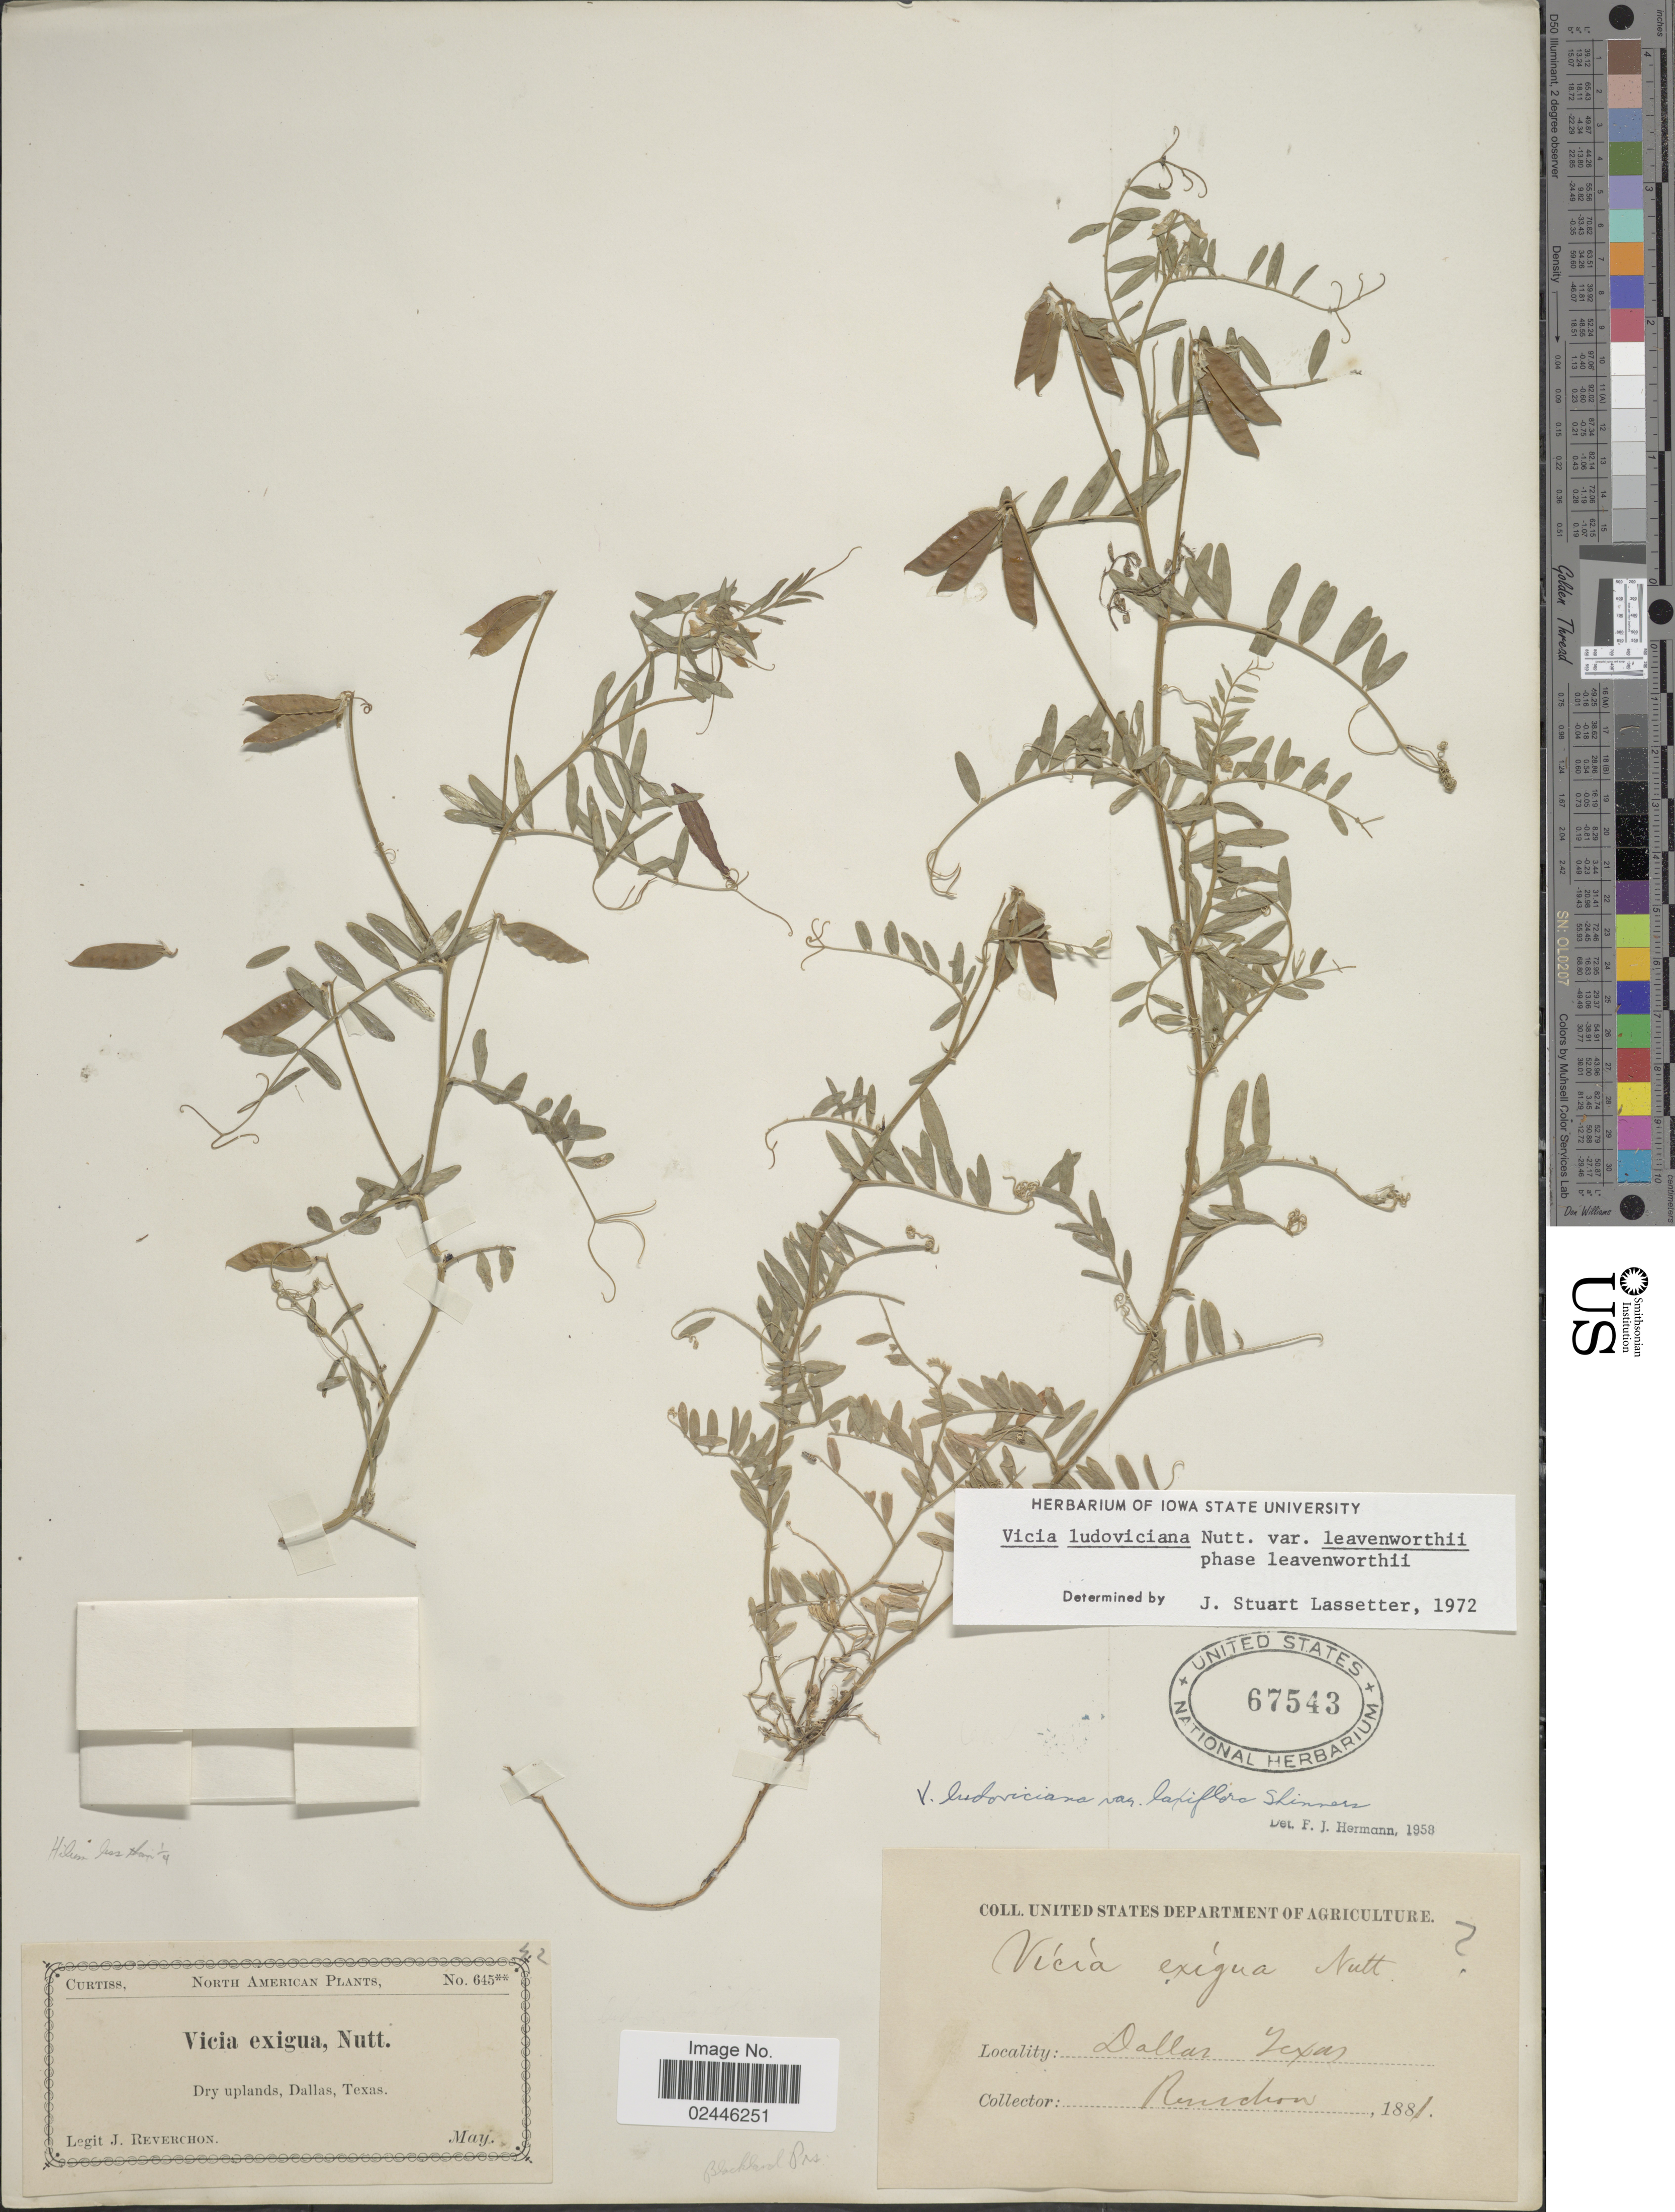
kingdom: Plantae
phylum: Tracheophyta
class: Magnoliopsida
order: Fabales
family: Fabaceae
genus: Vicia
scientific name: Vicia ludoviciana var. leavenworthii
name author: (Torr. & A. Gray) Broich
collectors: J. Reverchon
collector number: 645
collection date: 1881-05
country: United States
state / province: Texas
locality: Dallas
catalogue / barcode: US 67543